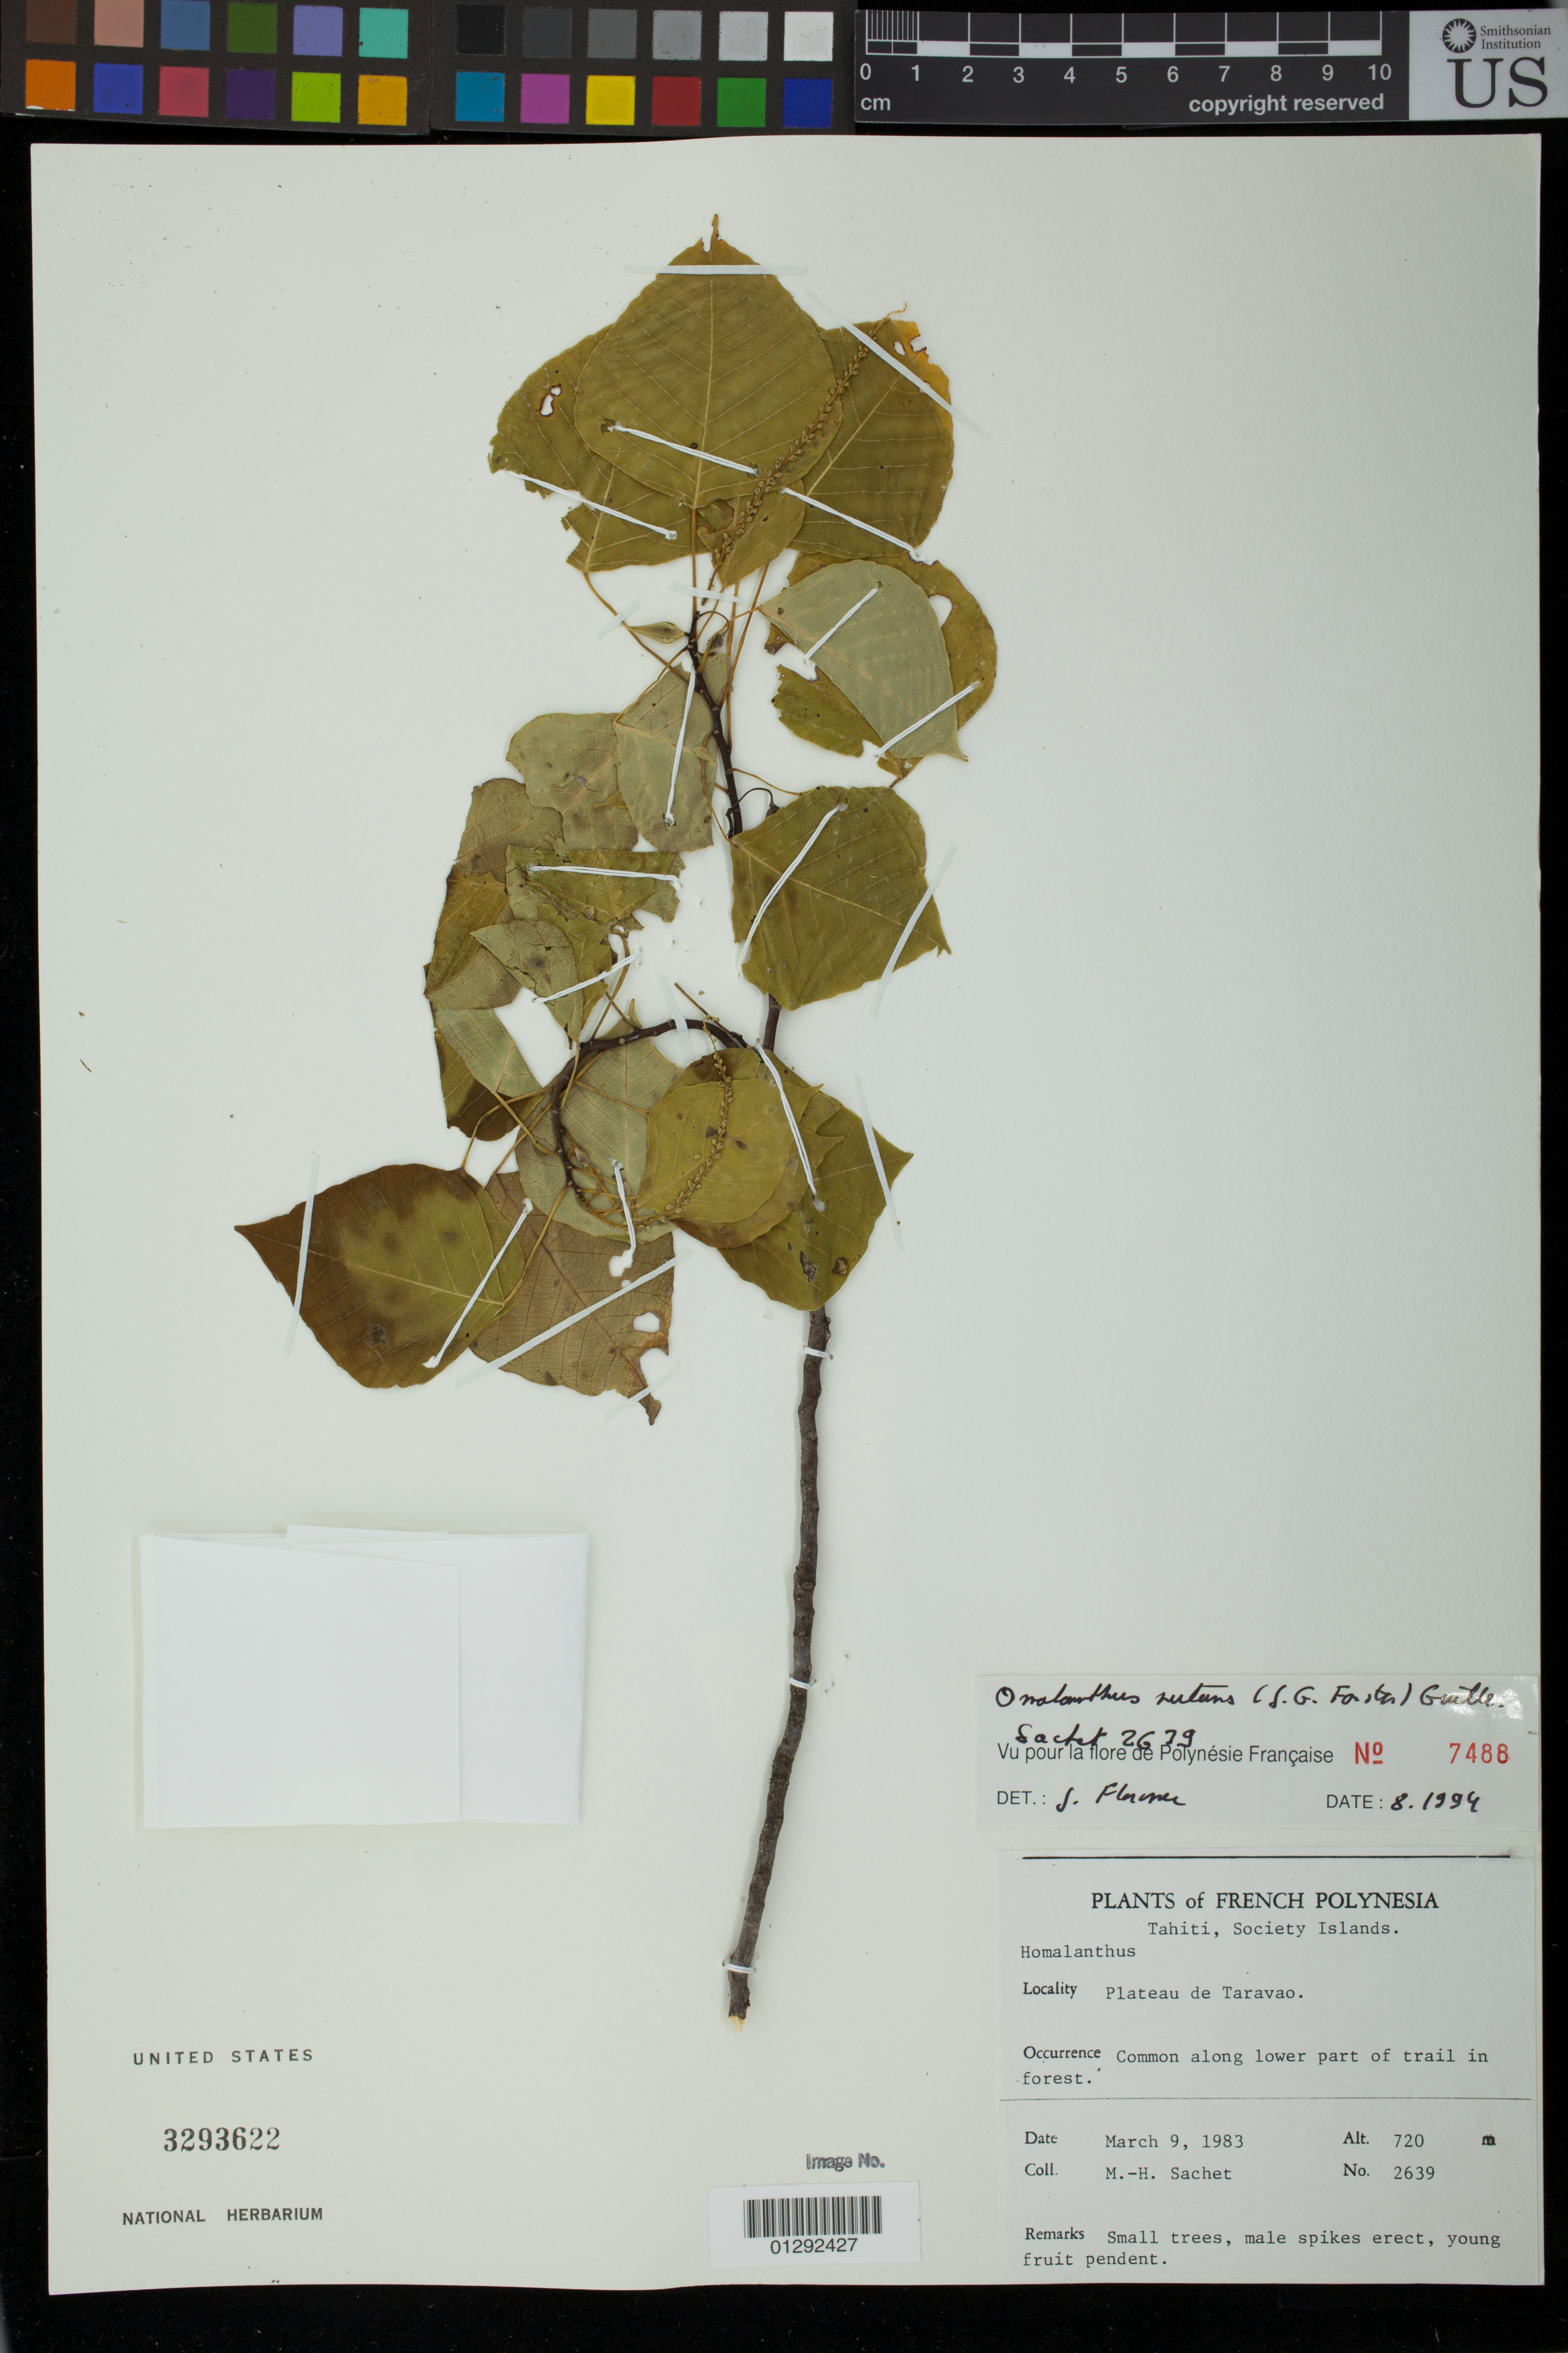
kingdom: Plantae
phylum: Tracheophyta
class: Magnoliopsida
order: Malpighiales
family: Euphorbiaceae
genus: Homalanthus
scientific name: Homalanthus nutans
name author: (G. Forst.) Guill.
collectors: M.-H. Sachet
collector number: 2639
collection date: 1983-03-09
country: French Polynesia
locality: Tahiti, Society Islands, Plateau de Taravao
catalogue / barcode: US 3293622